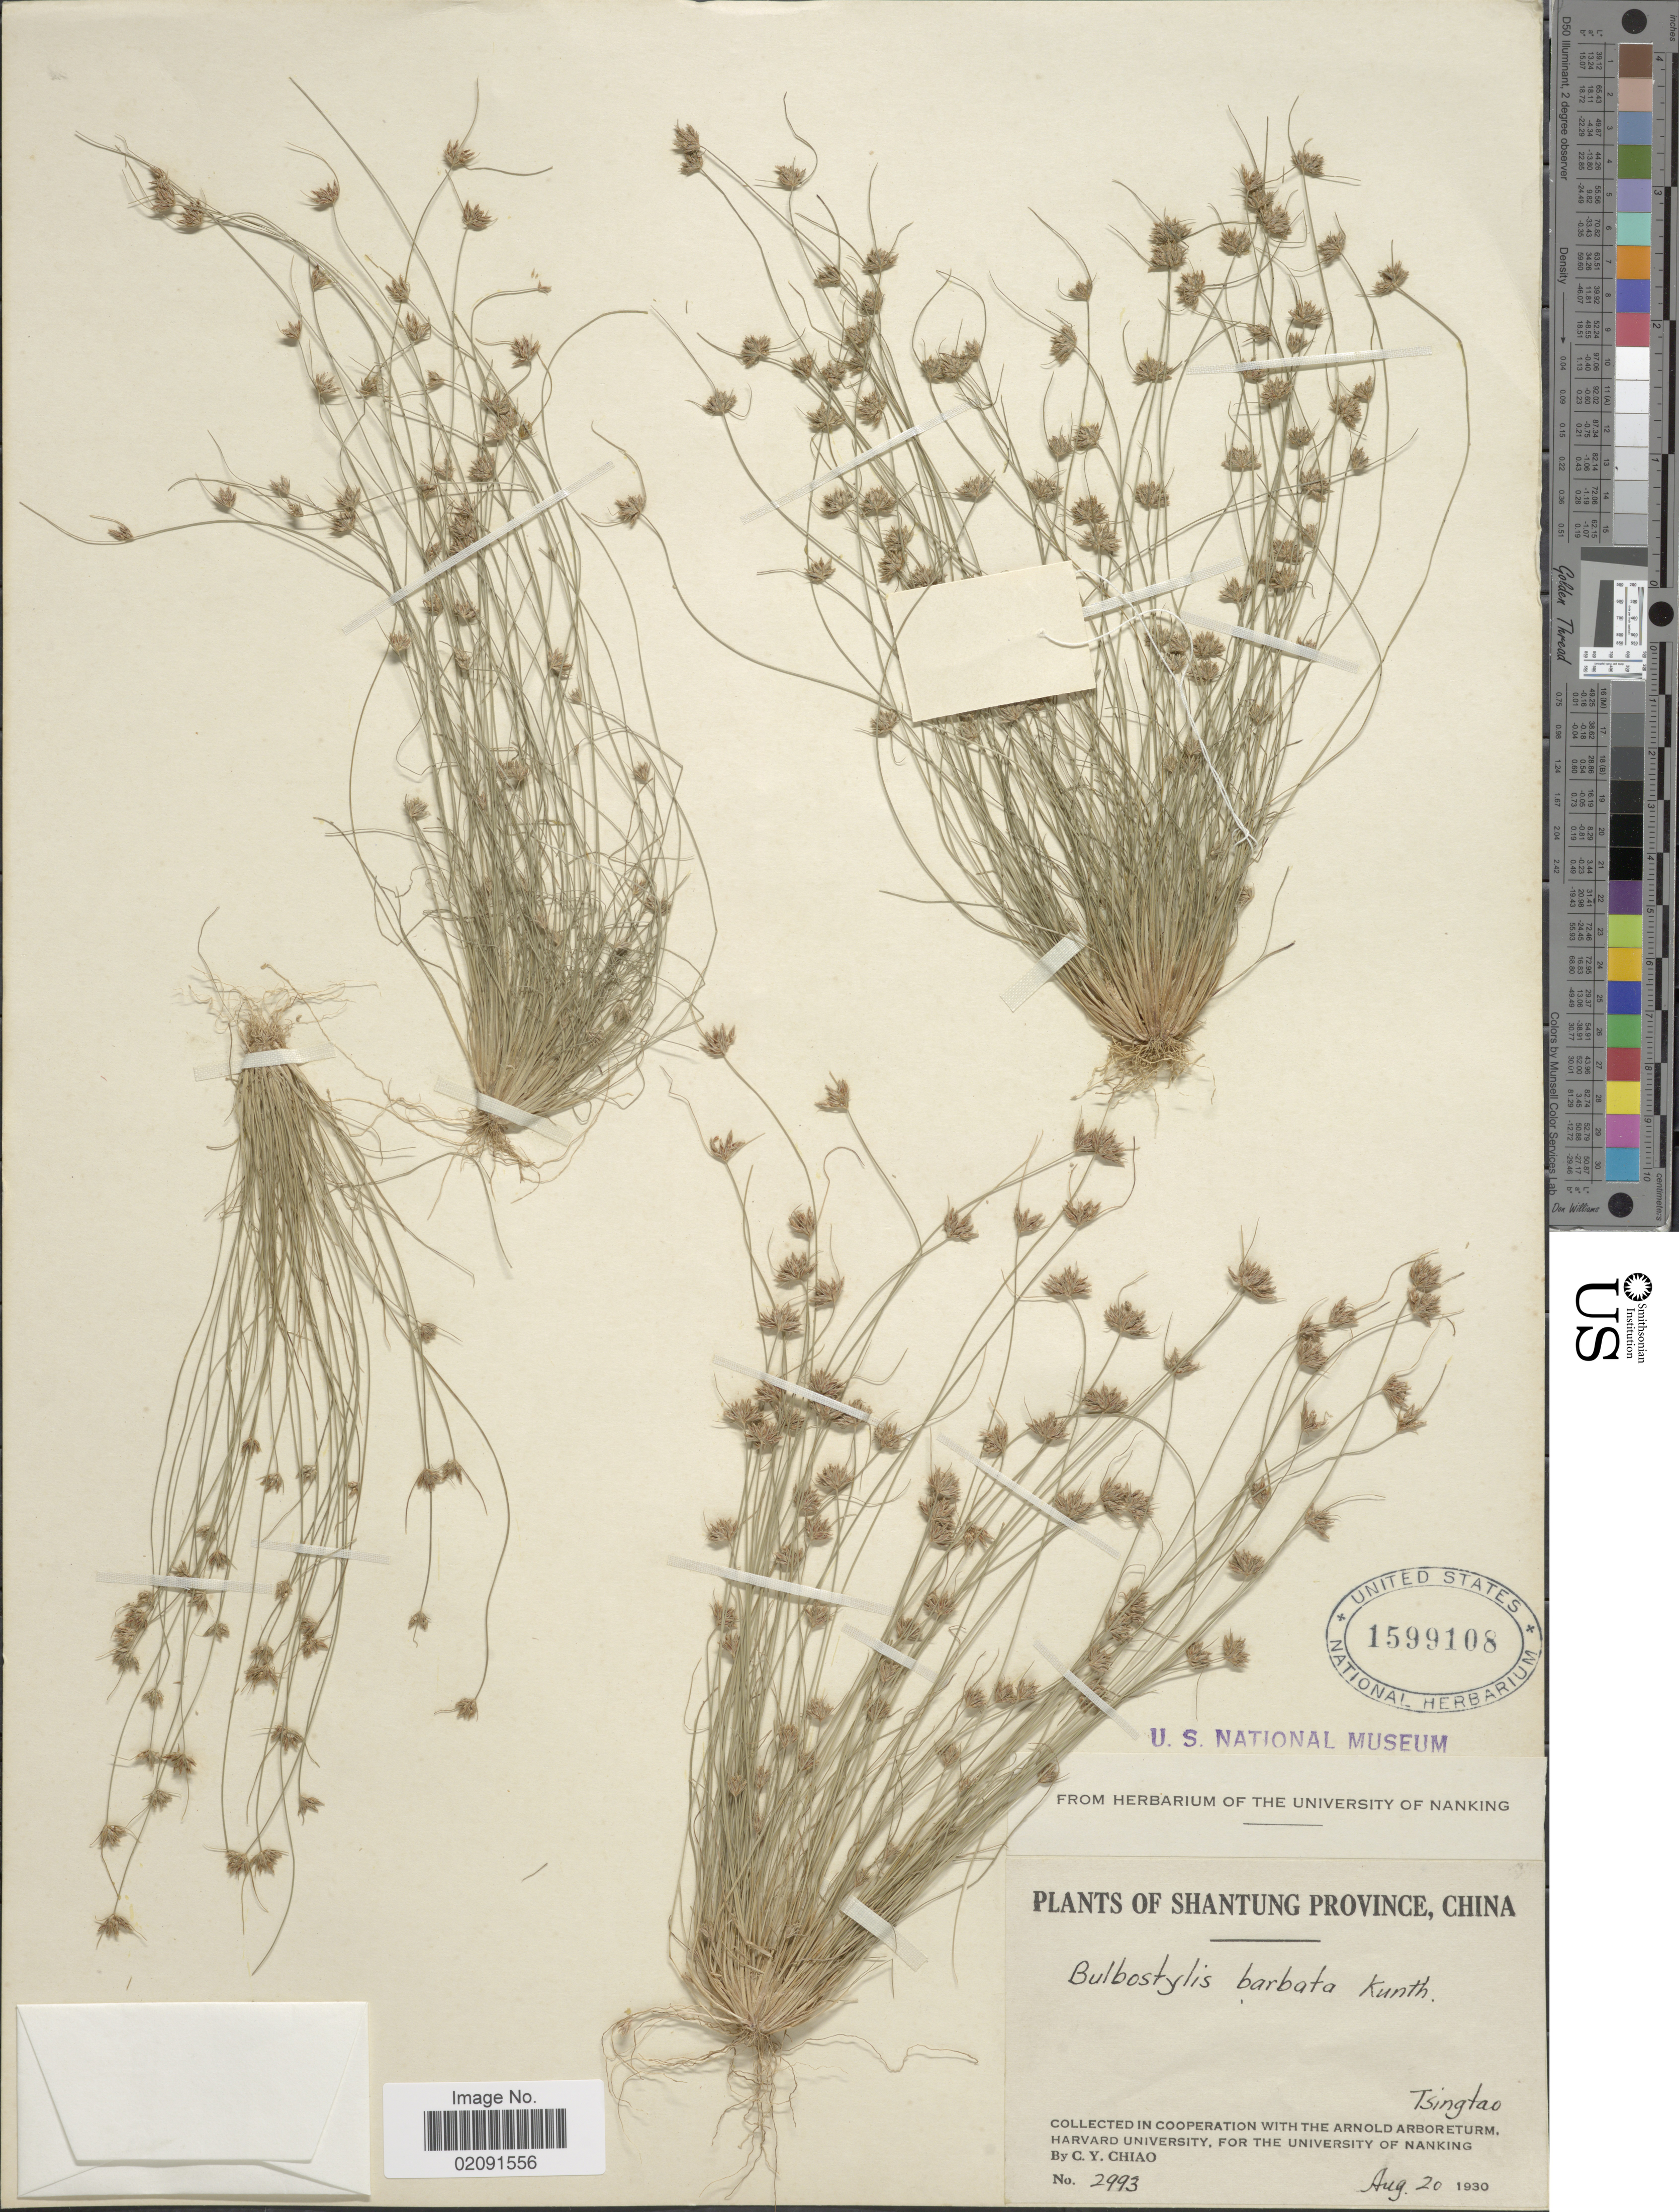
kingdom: Plantae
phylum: Tracheophyta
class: Liliopsida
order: Poales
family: Cyperaceae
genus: Bulbostylis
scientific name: Bulbostylis barbata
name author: (Rottb.) C.B. Clarke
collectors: C. Y. Chiao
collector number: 2993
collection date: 1930-08-20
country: China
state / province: Shandong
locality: Shantung Province, Tsingtao.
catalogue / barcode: US 1599108